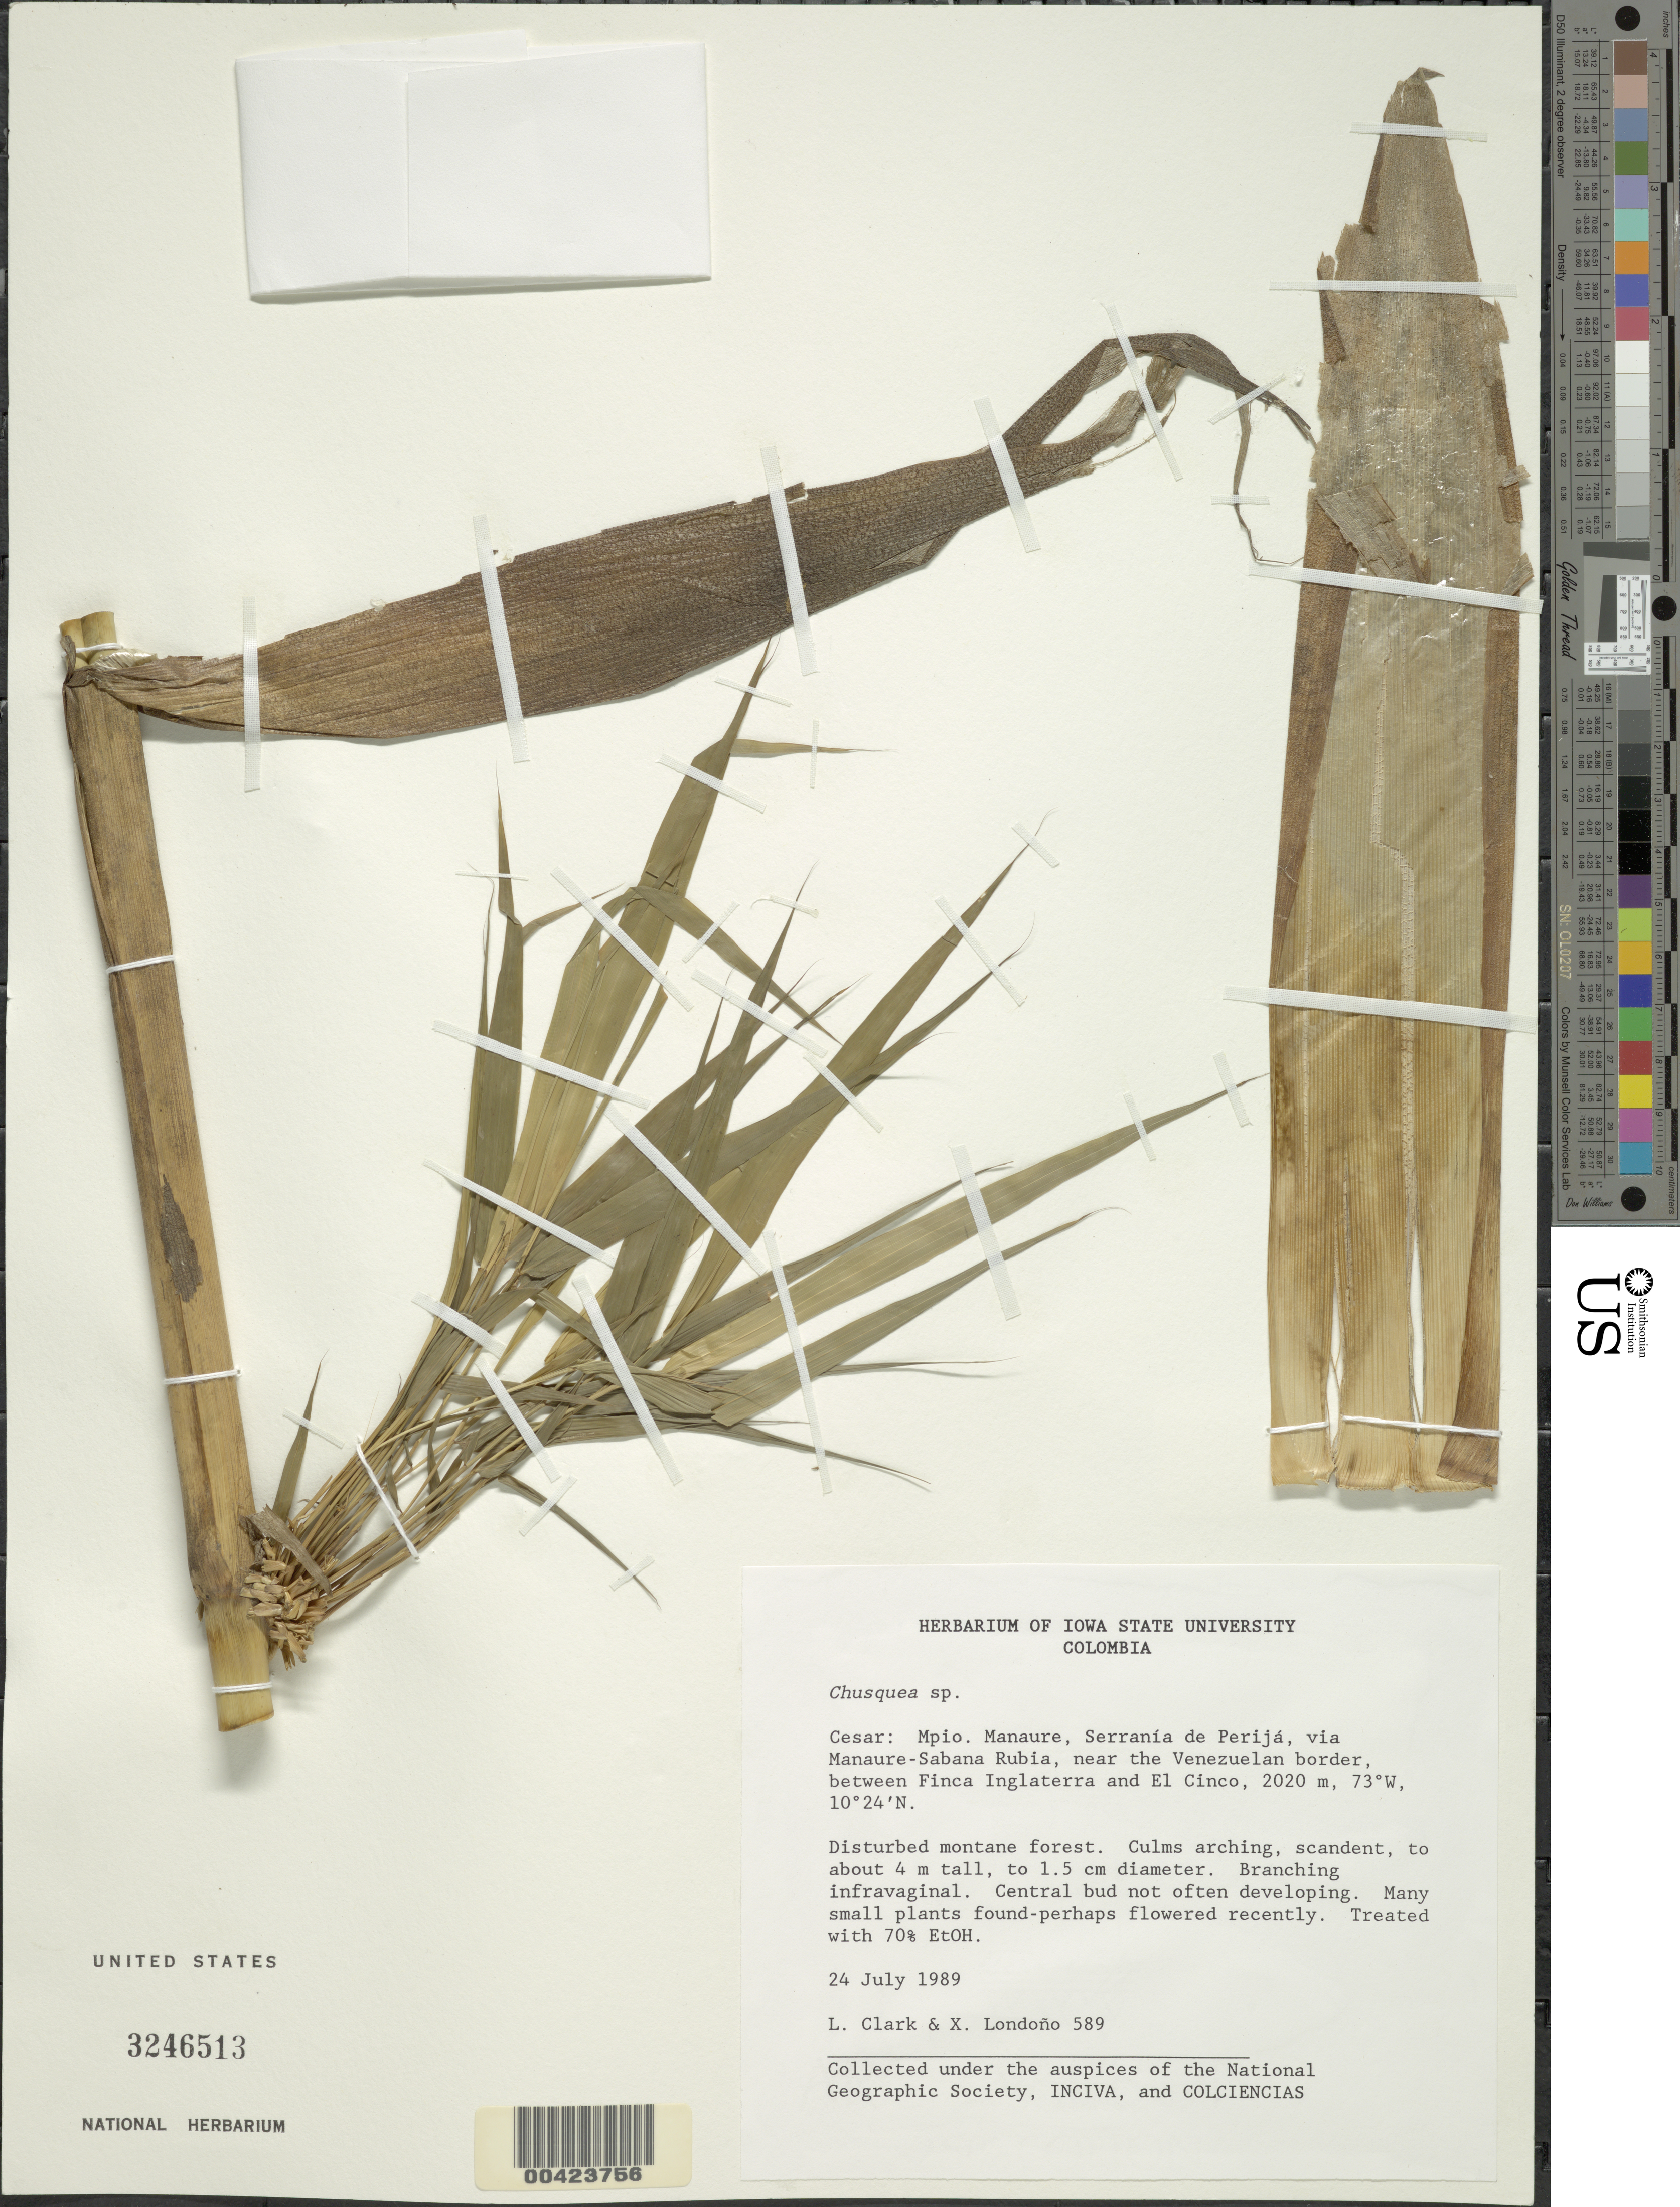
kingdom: Plantae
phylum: Tracheophyta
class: Liliopsida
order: Poales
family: Poaceae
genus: Chusquea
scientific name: Chusquea sp.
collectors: L. G. Clark & X. Londoño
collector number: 589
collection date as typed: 24 Jul 1989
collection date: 1989-07-24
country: Colombia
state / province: César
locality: Manaure Mun. (?), Finca Inglaterra and El Cinco, between; Serrania de Perija, via Manaure-Sabana Rubia, near Venezuela border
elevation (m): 2020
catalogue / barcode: US 3246513